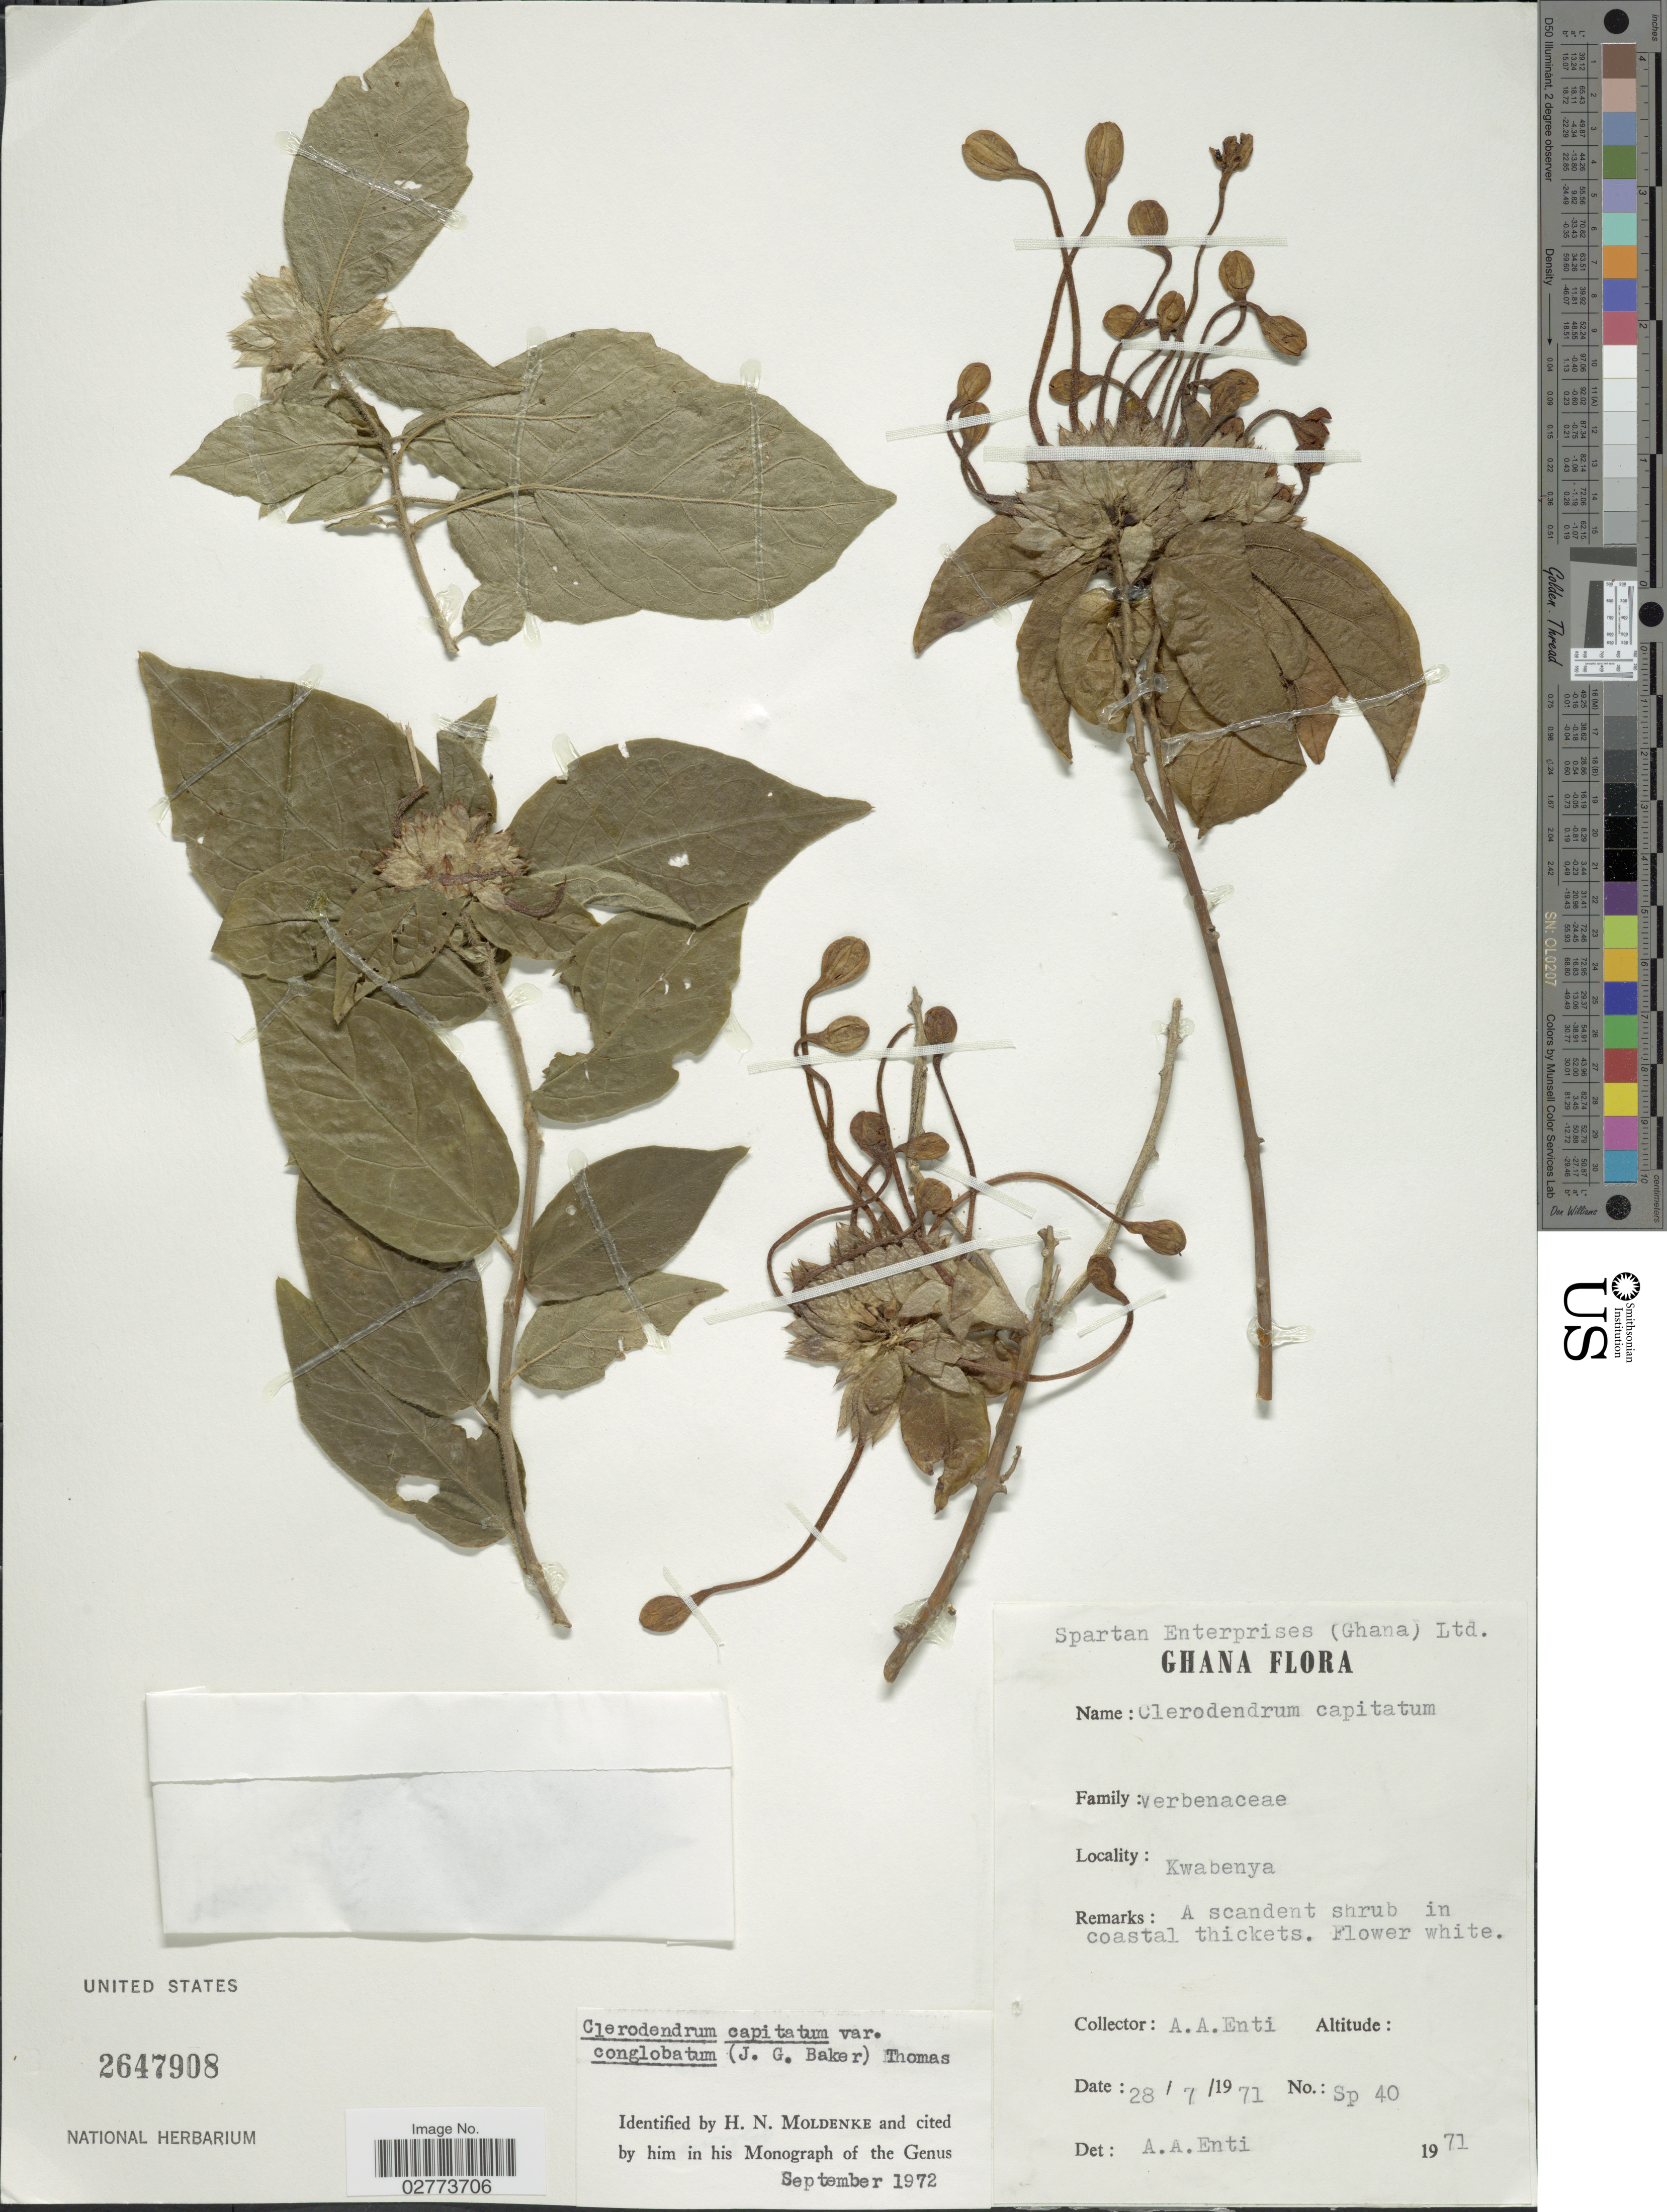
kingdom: Plantae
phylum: Tracheophyta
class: Magnoliopsida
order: Lamiales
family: Lamiaceae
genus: Clerodendrum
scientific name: Clerodendrum capitatum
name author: (Willd.) Schumach. & Thonn.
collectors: A. Enti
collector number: Sp40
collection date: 1971-07-28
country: Ghana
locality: Kwabenya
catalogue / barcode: US 2647908